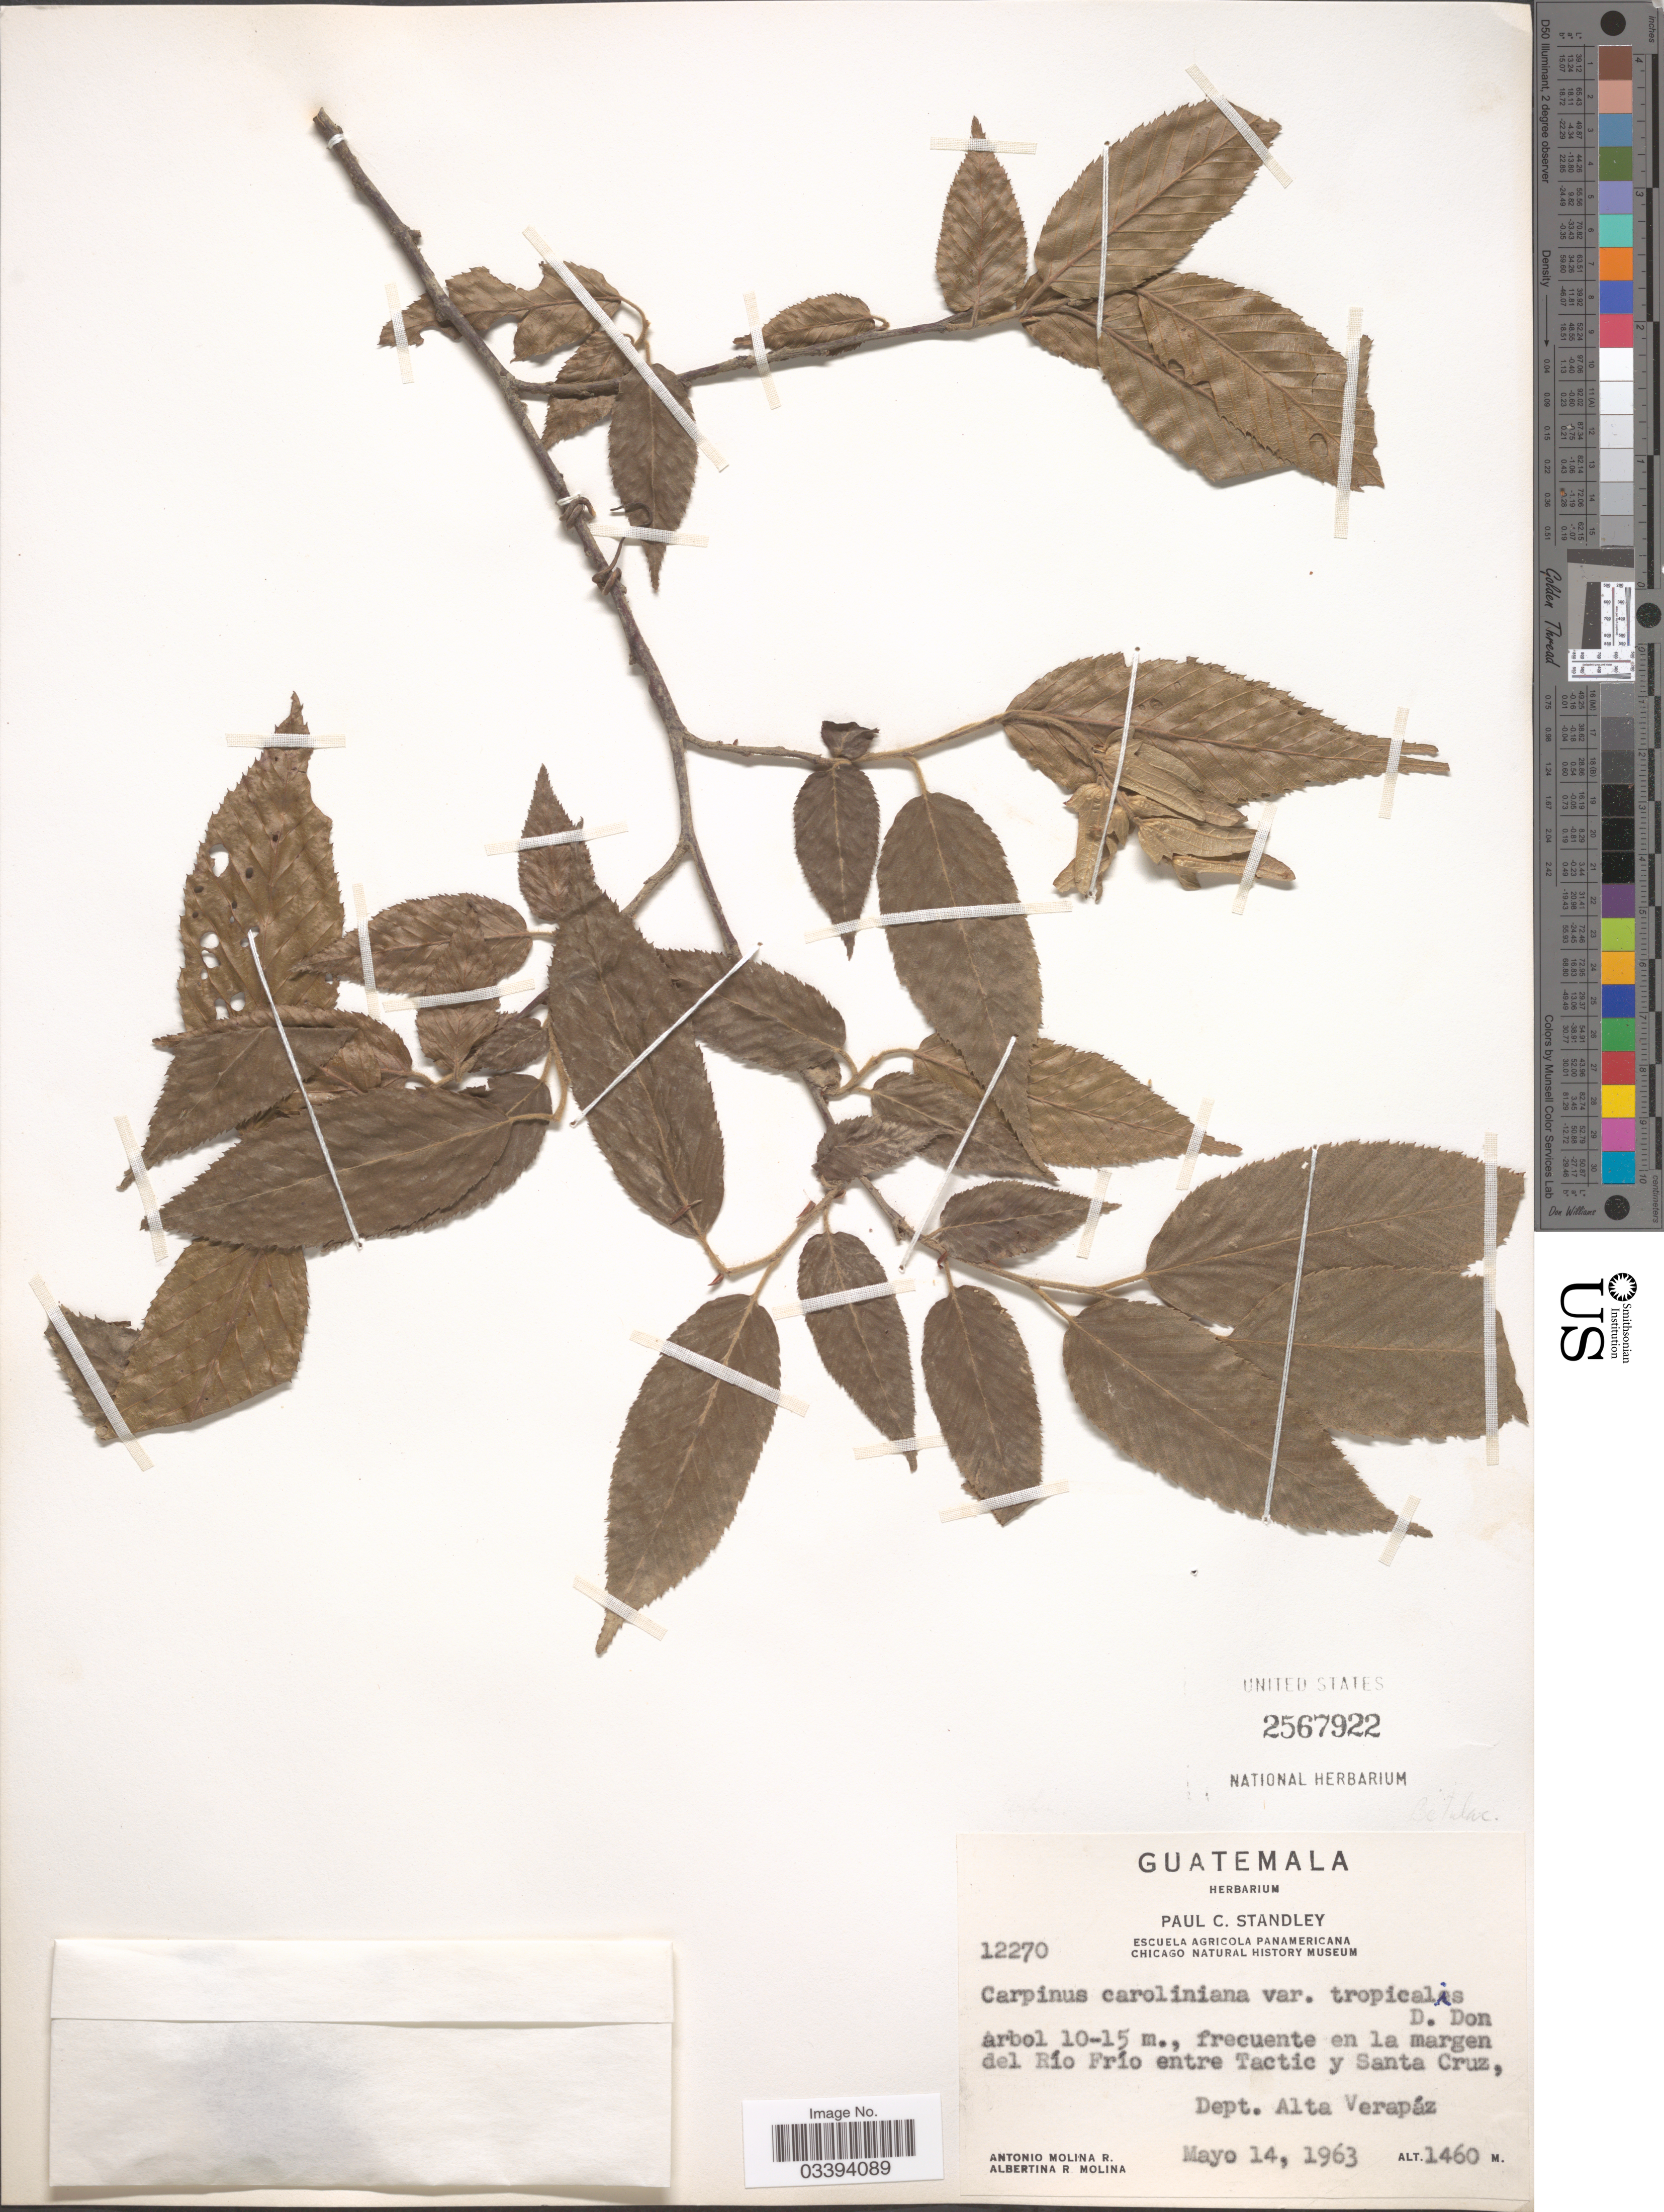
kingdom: Plantae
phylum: Tracheophyta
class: Magnoliopsida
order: Fagales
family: Betulaceae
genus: Carpinus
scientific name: Carpinus tropicalis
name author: (Donn. Sm.) Lundell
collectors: A. Molina R. & A. R. Molina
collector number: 12270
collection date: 1963-05-14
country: Guatemala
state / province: Alta Verapaz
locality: Frecuente en la margen del Río Frío entre Tactic y Santa Cruz, Dept. Alta Verapáz.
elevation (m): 1460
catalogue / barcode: US 2567922